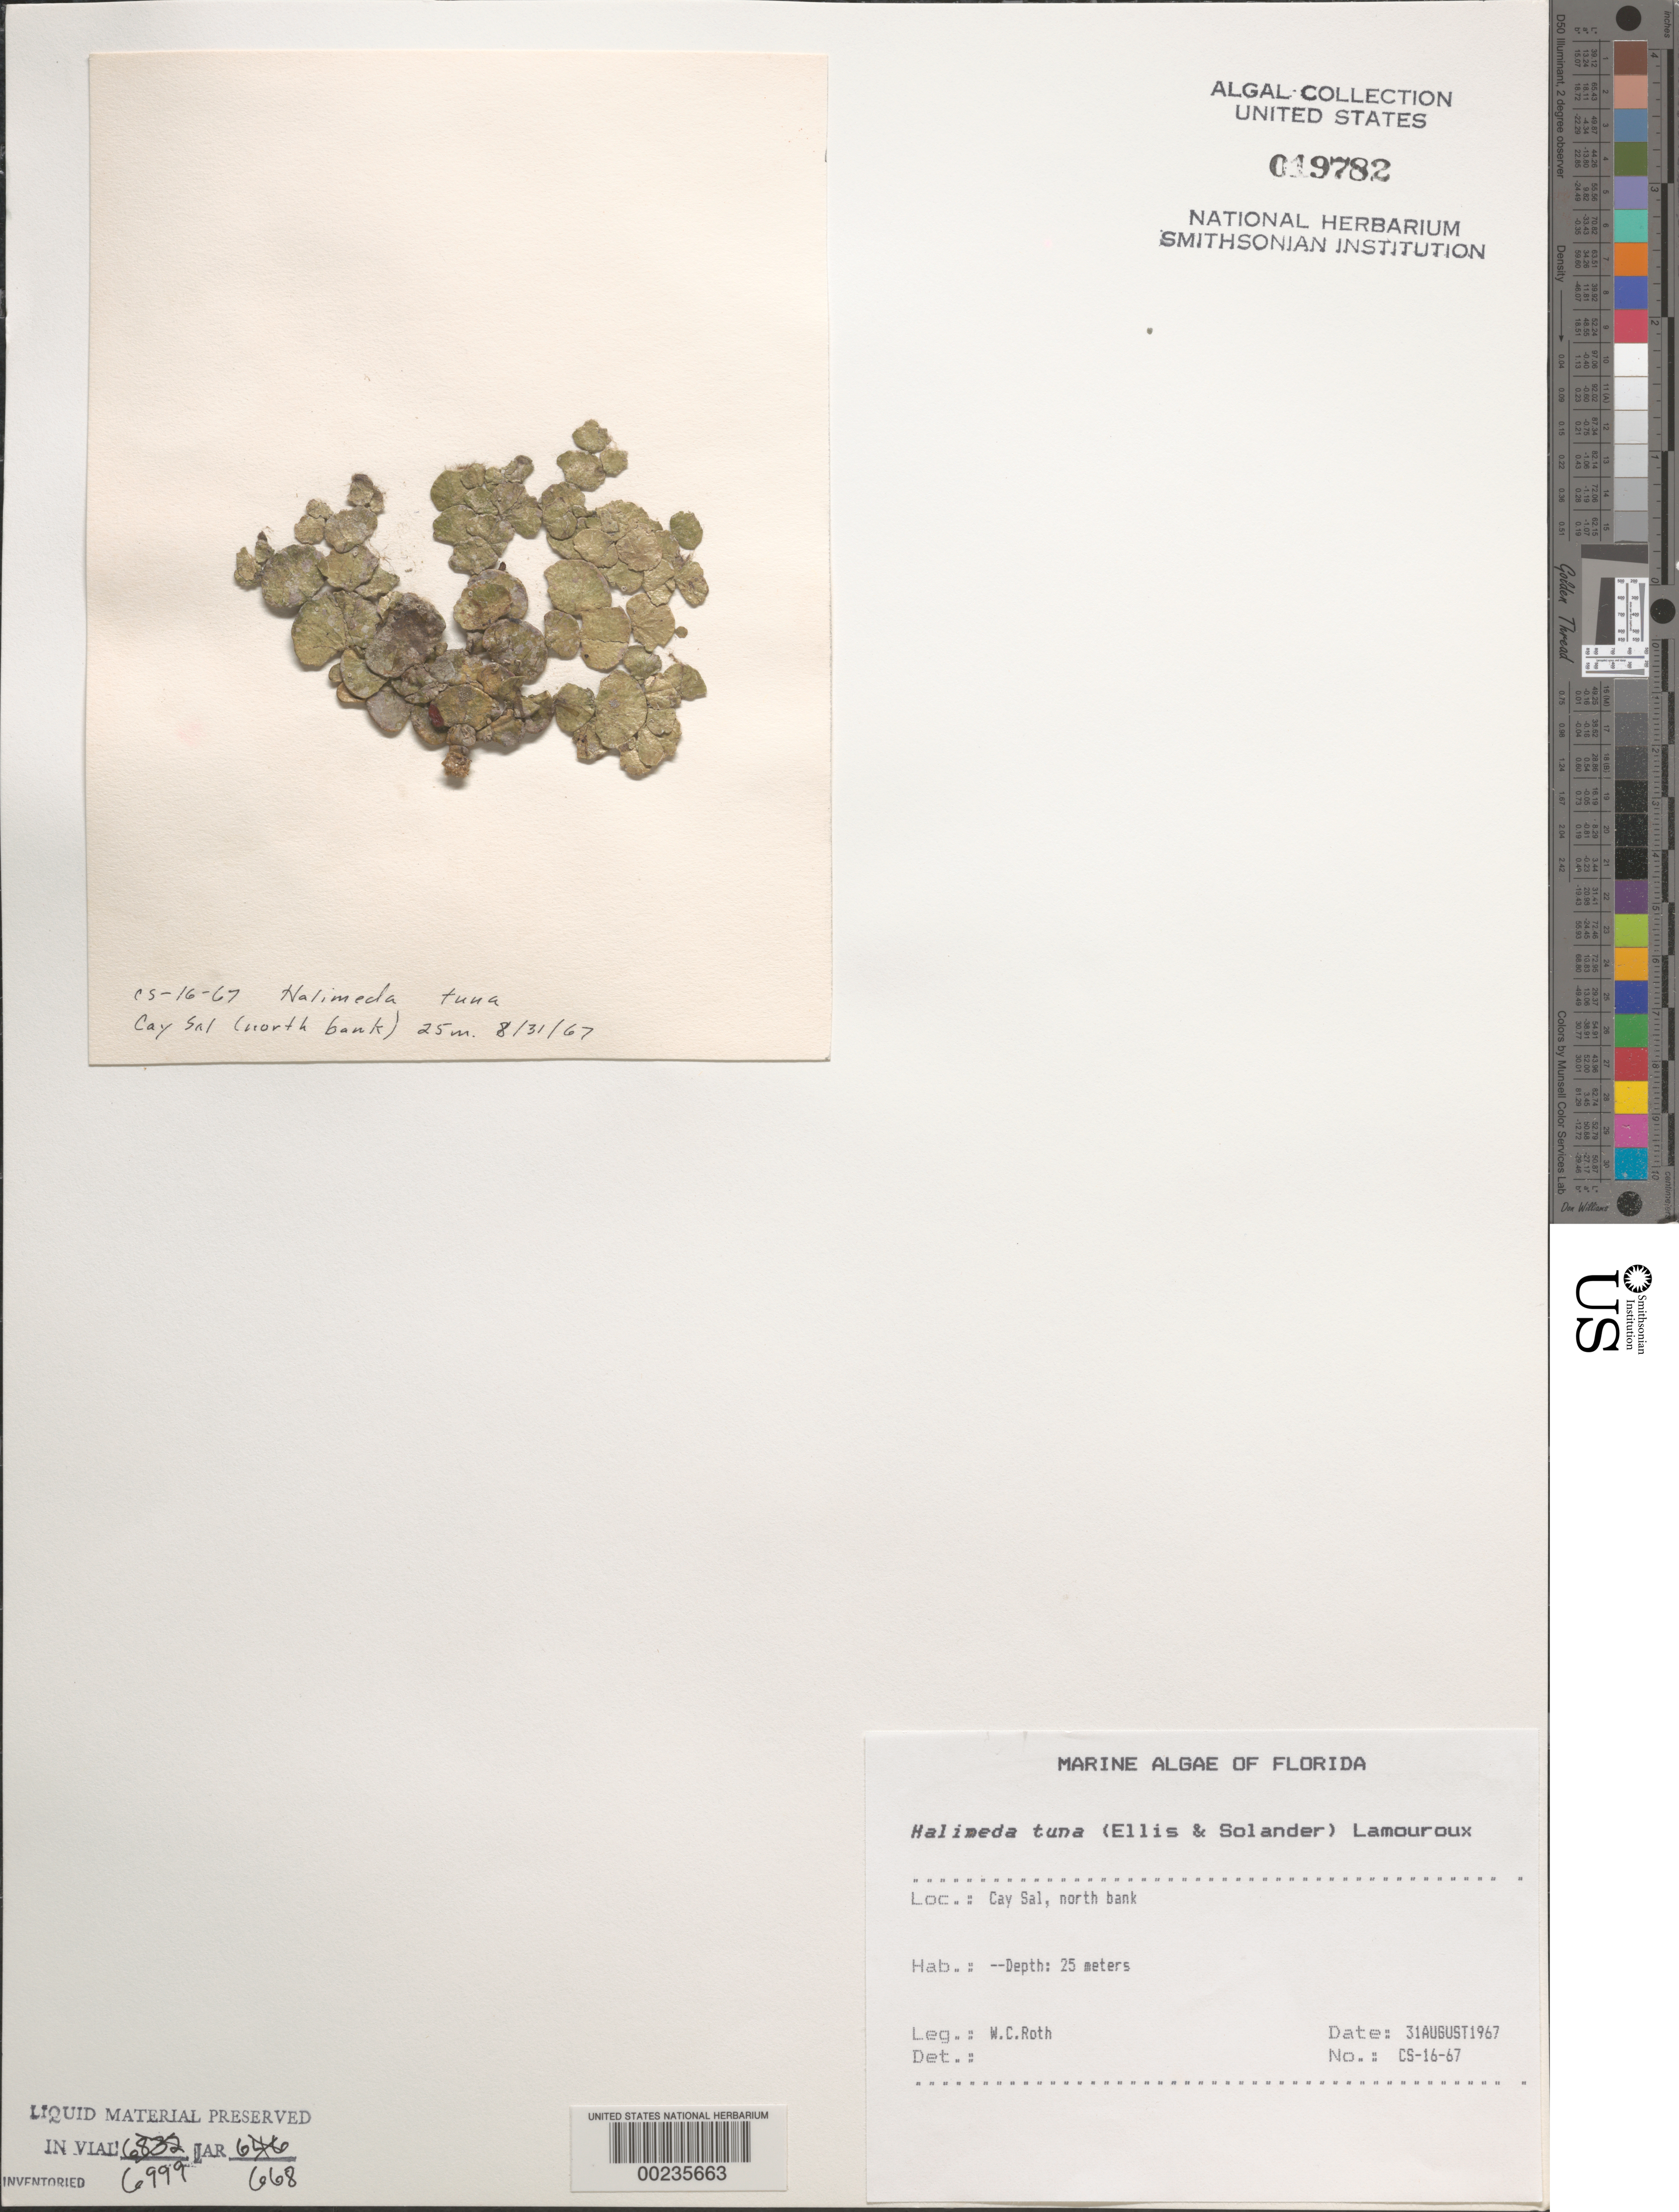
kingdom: Plantae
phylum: Chlorophyta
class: Ulvophyceae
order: Bryopsidales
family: Halimedaceae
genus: Halimeda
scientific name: Halimeda tuna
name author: (J. Ellis & Sol.) J.V.Lamouroux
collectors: W. C. Roth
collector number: Cs-16-67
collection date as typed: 31 Aug 1967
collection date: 1967-08-31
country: United States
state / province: Florida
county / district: Monroe County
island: Cay Sal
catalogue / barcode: US 19782